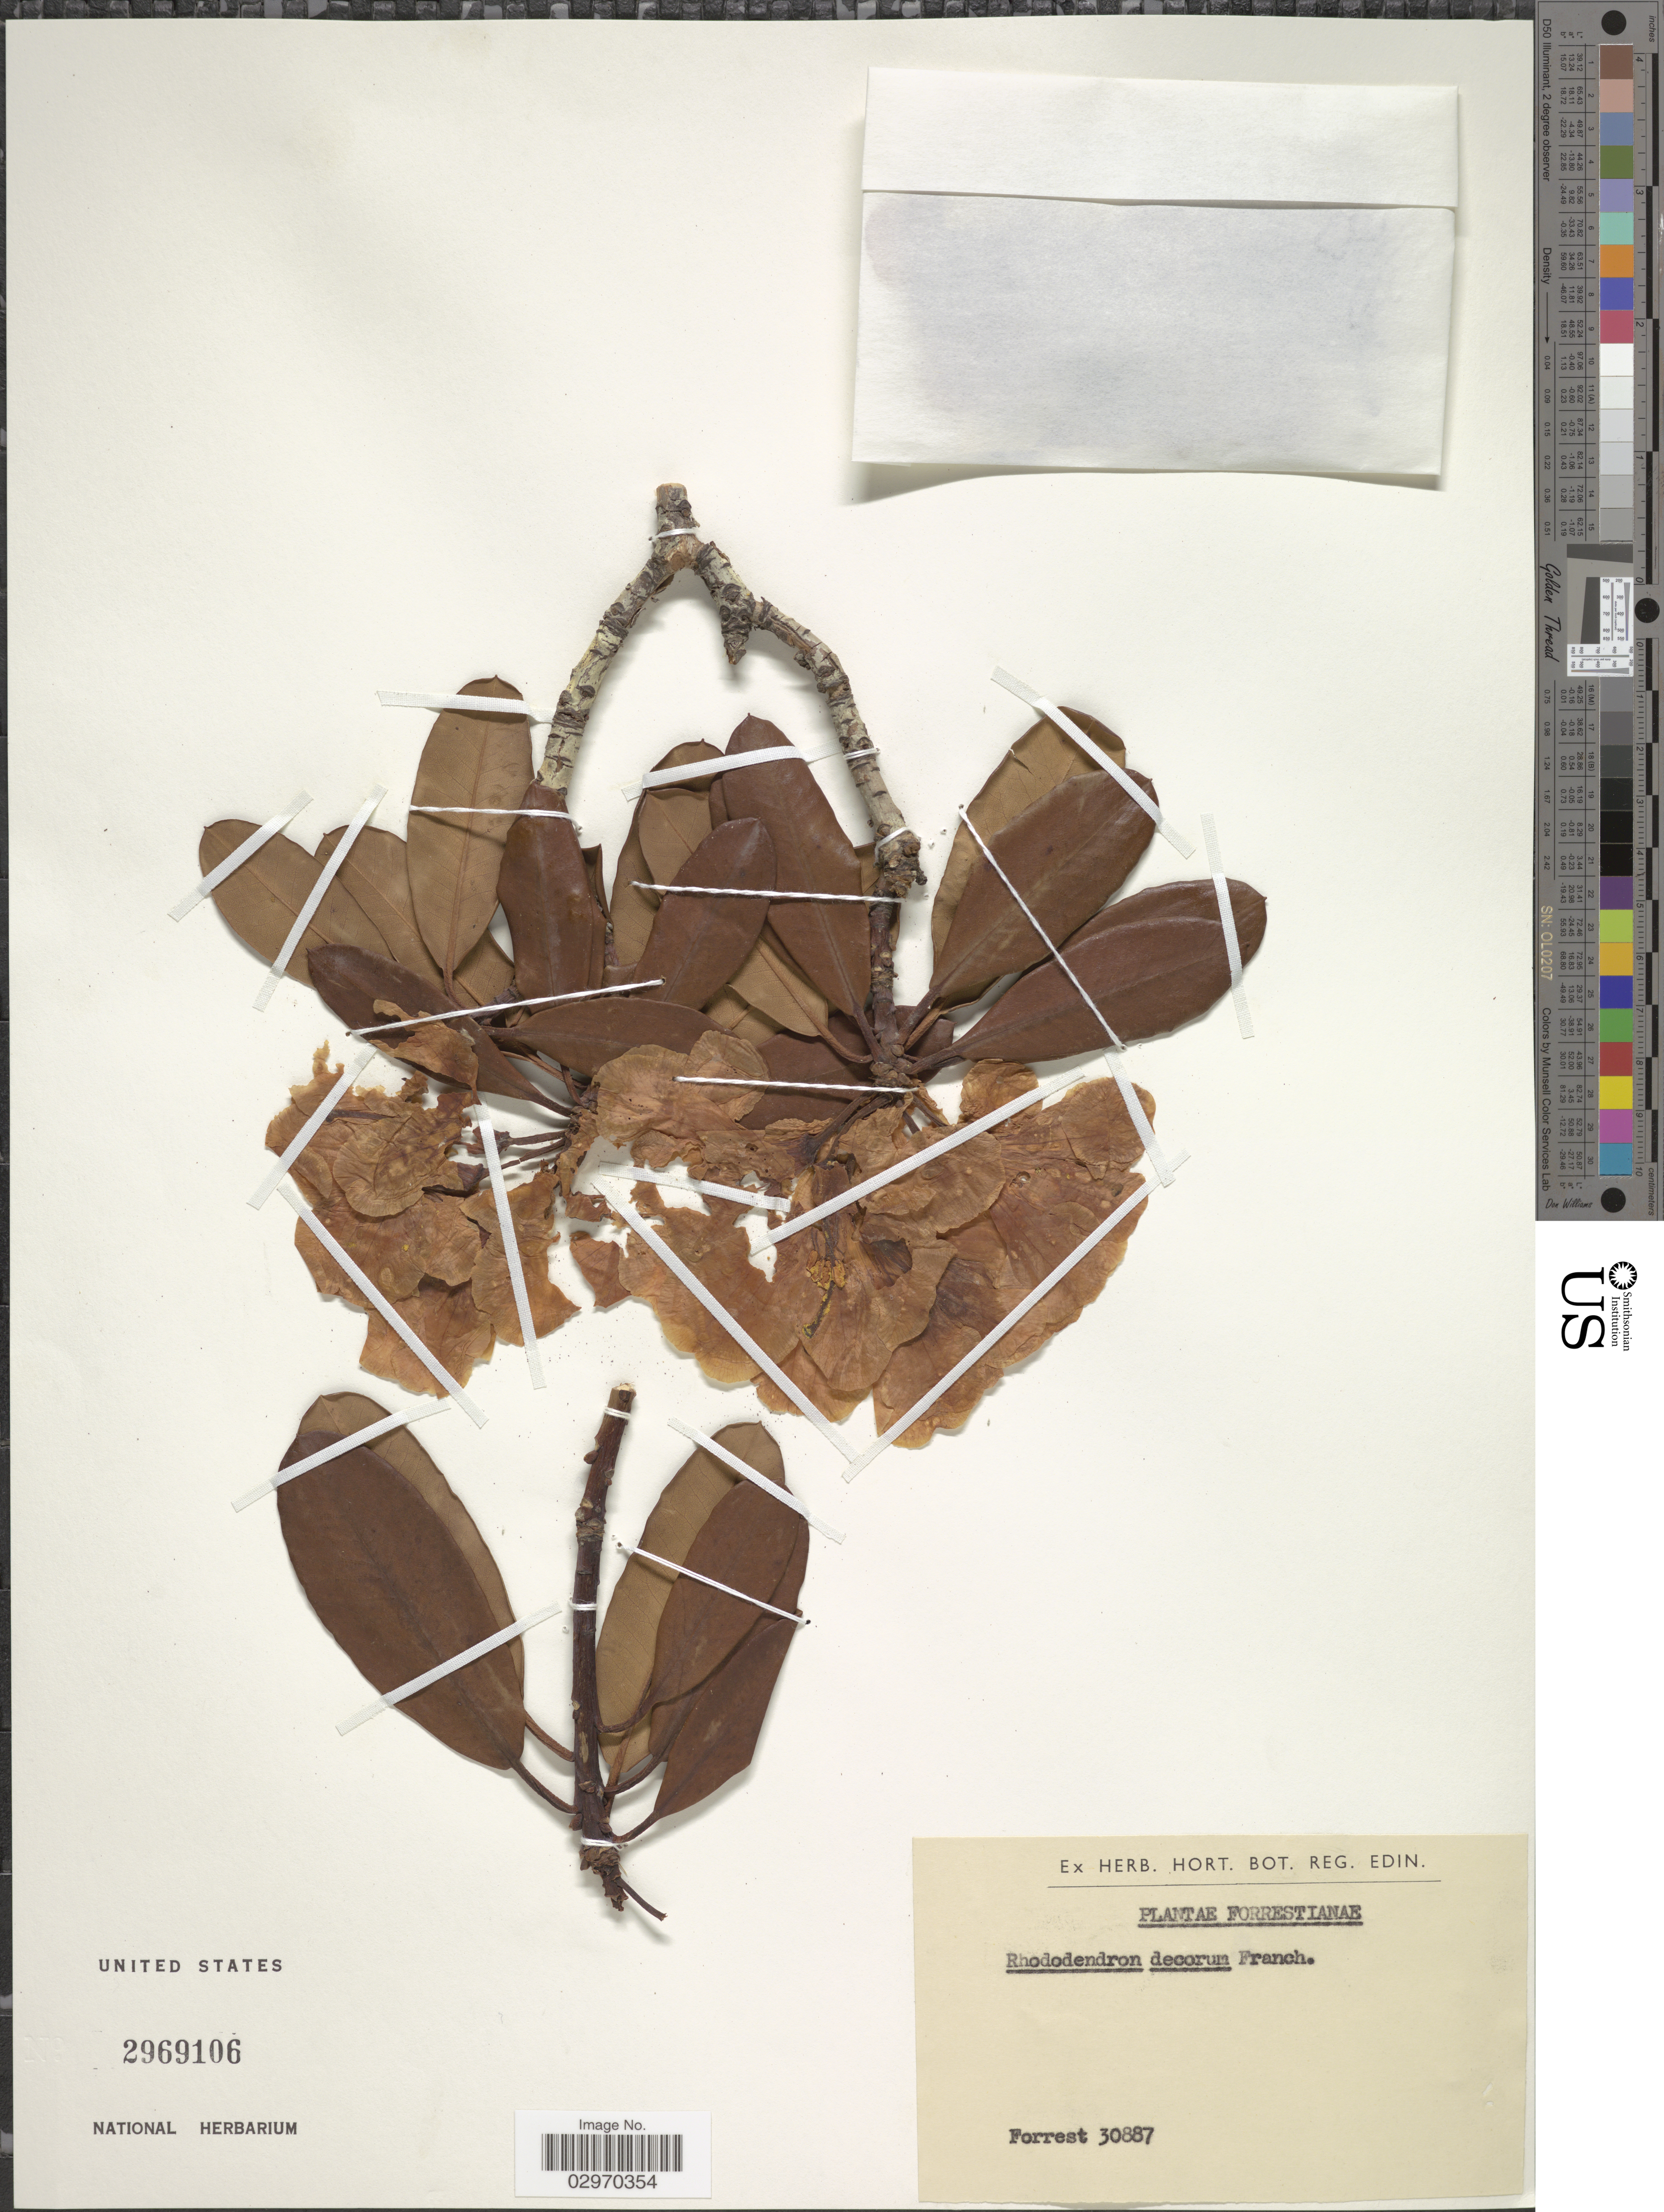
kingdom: Plantae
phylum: Tracheophyta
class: Magnoliopsida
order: Ericales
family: Ericaceae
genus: Rhododendron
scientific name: Rhododendron decorum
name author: Franch.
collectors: -. Forrest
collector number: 30887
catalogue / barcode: US 2969106